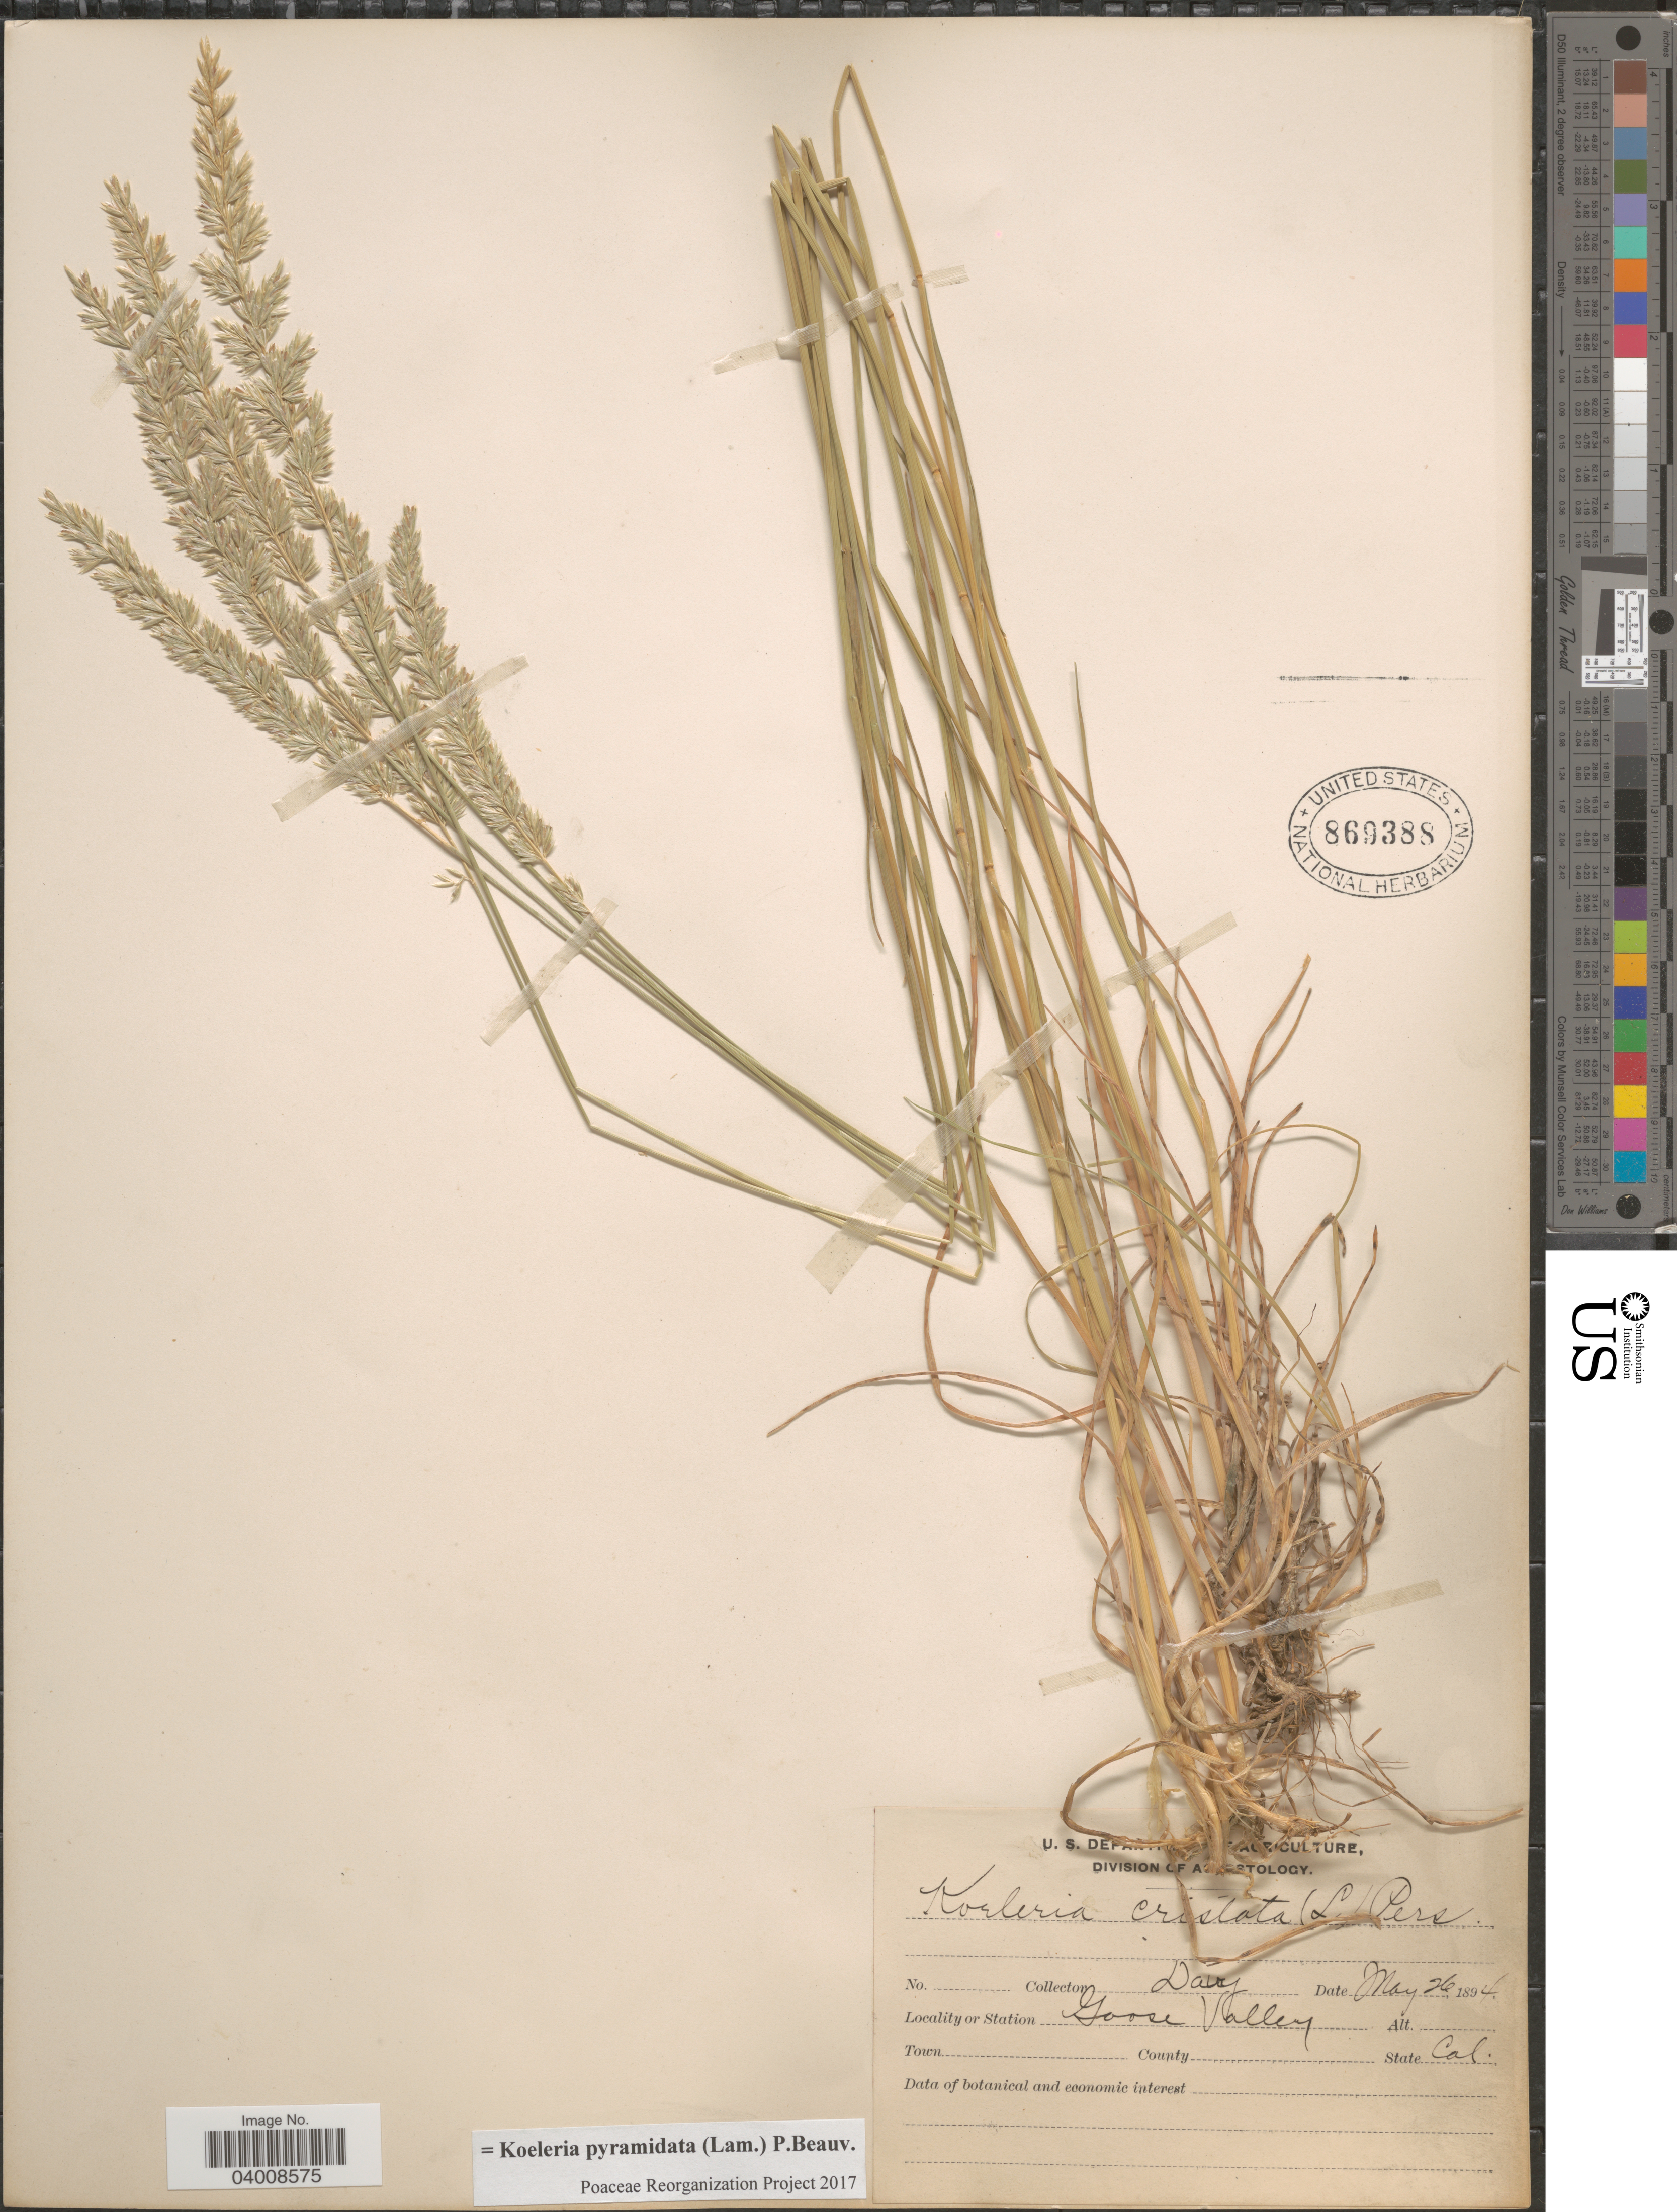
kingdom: Plantae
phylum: Tracheophyta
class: Liliopsida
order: Poales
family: Poaceae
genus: Koeleria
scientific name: Koeleria pyramidata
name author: (Lam.) P. Beauv.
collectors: Davy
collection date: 1894-05-26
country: United States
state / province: California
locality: Goose Valley.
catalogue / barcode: US 869388